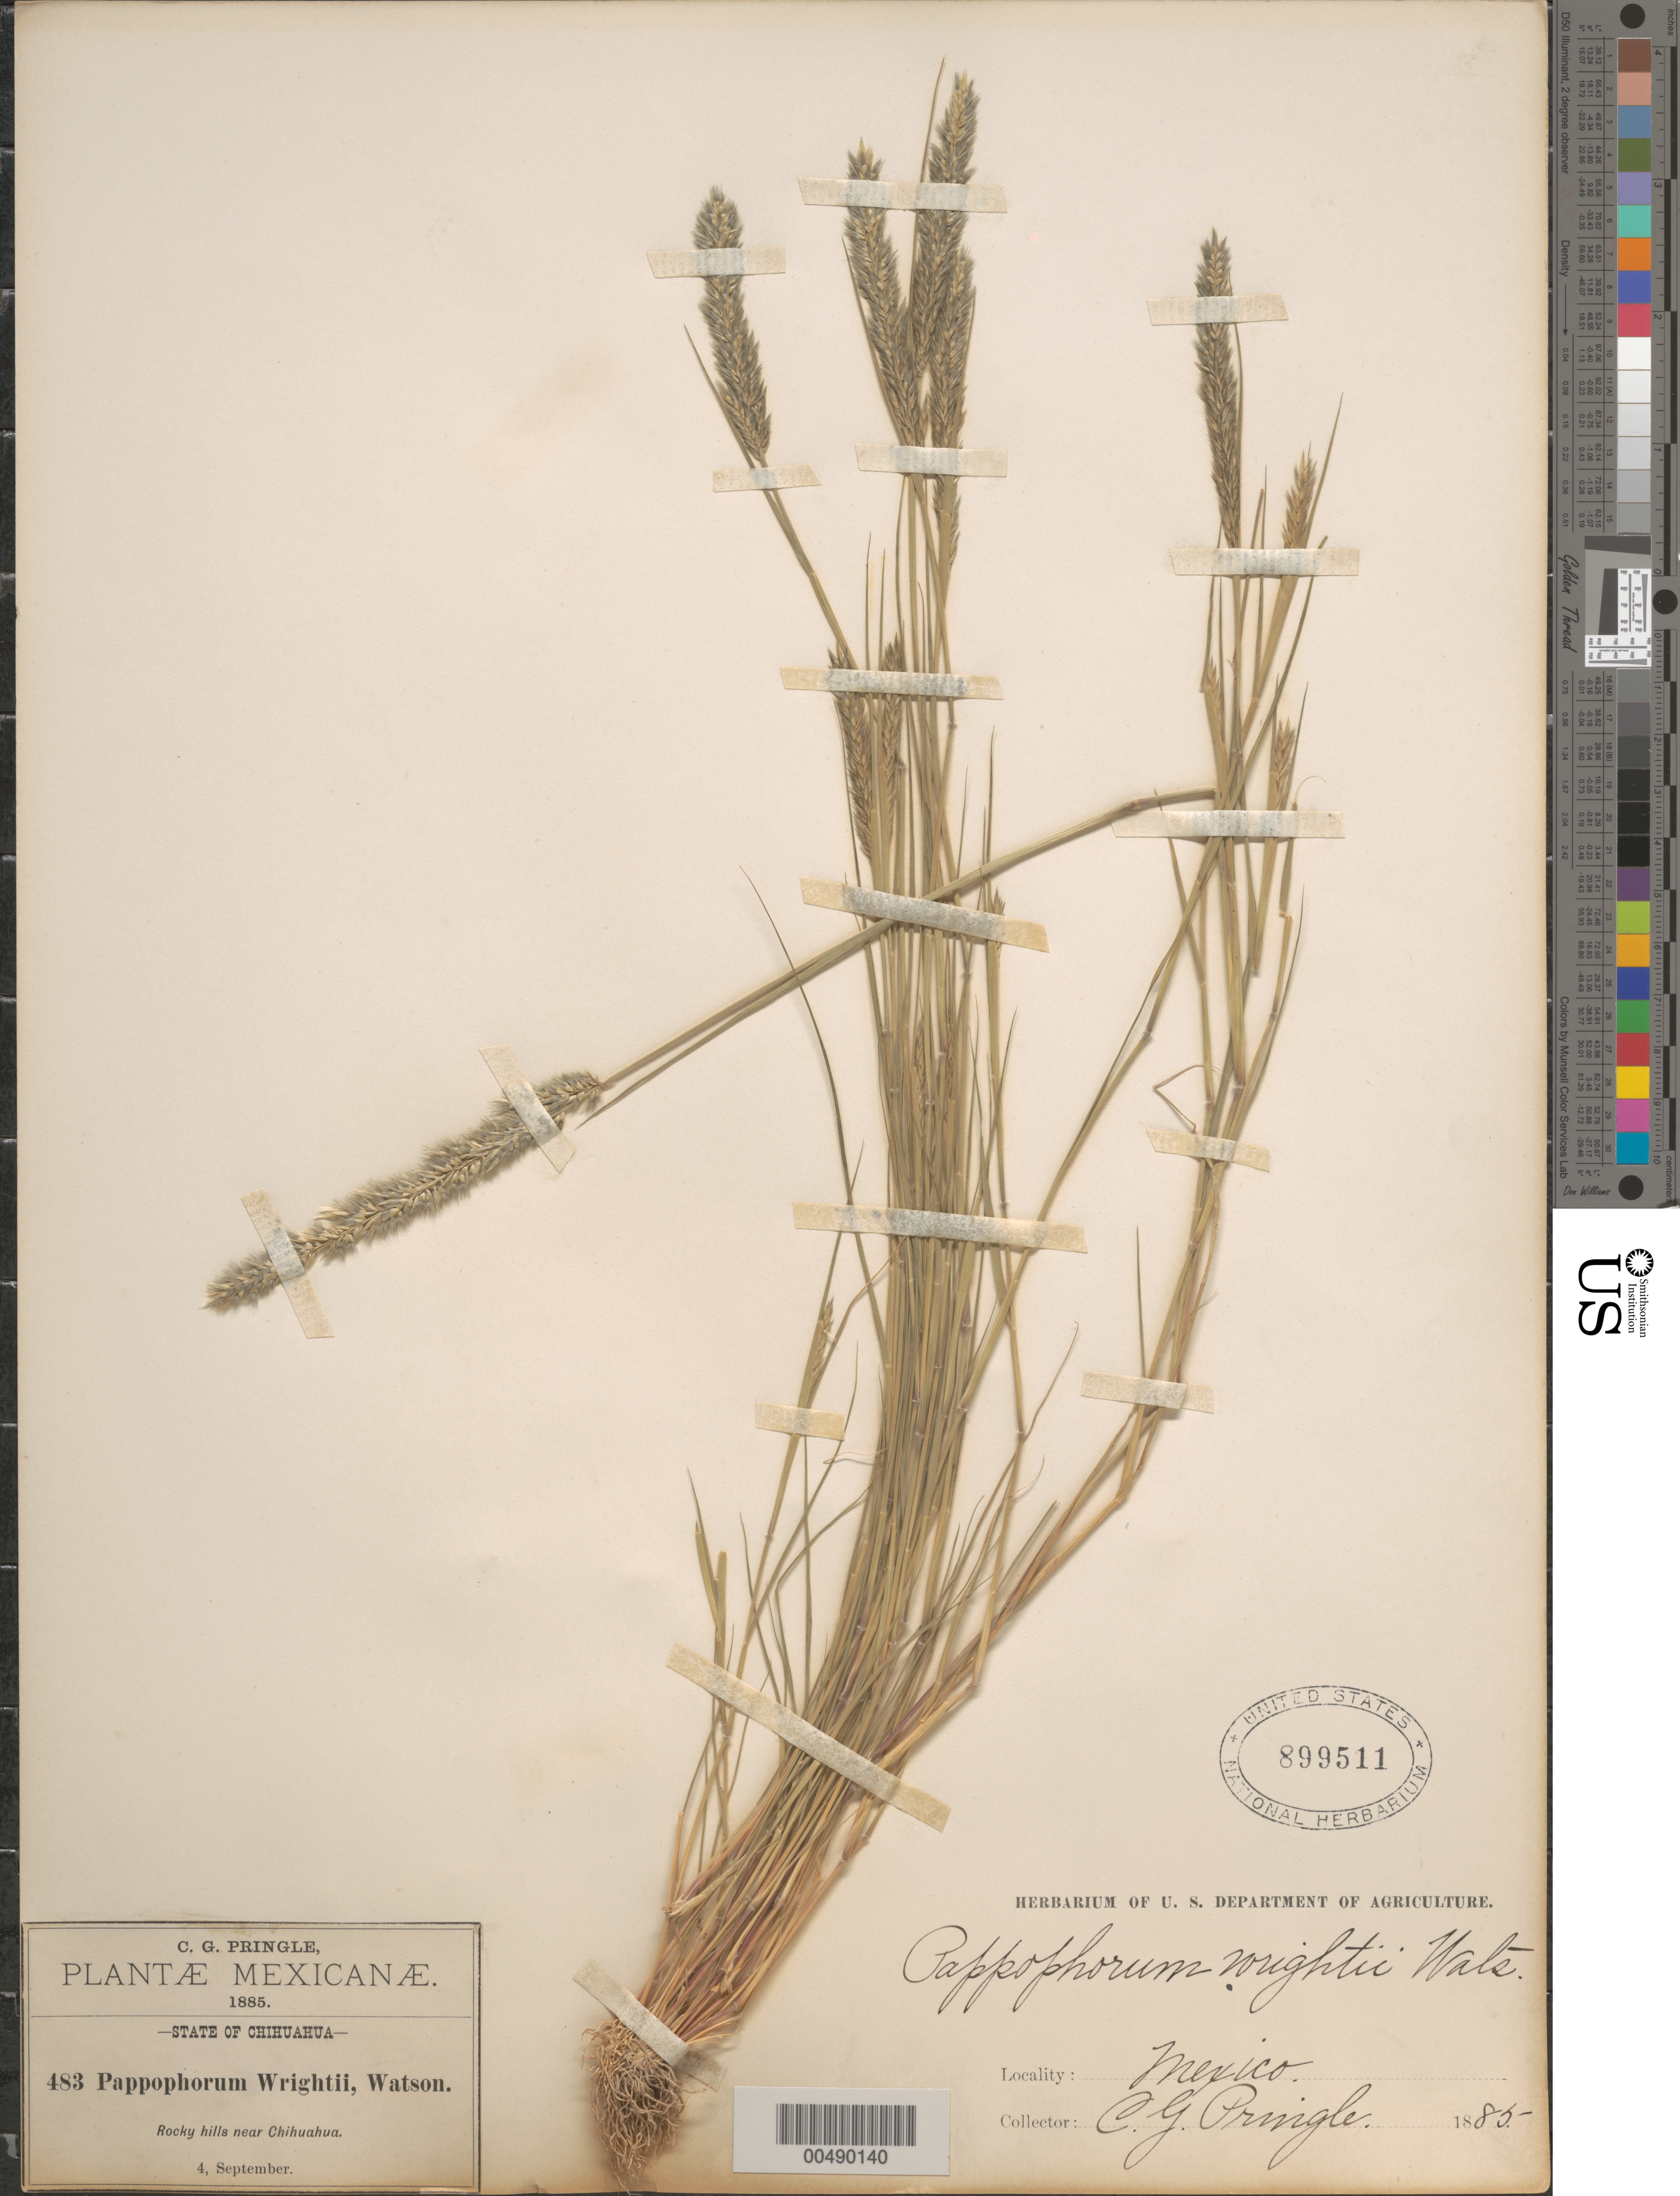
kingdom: Plantae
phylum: Tracheophyta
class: Liliopsida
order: Poales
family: Poaceae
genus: Enneapogon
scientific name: Enneapogon desvauxii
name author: P. Beauv.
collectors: C. G. Pringle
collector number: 483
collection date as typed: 4 Sep 1885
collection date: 1885-09-04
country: Mexico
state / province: Chihuahua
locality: Near Chihuahua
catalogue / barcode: US 899511